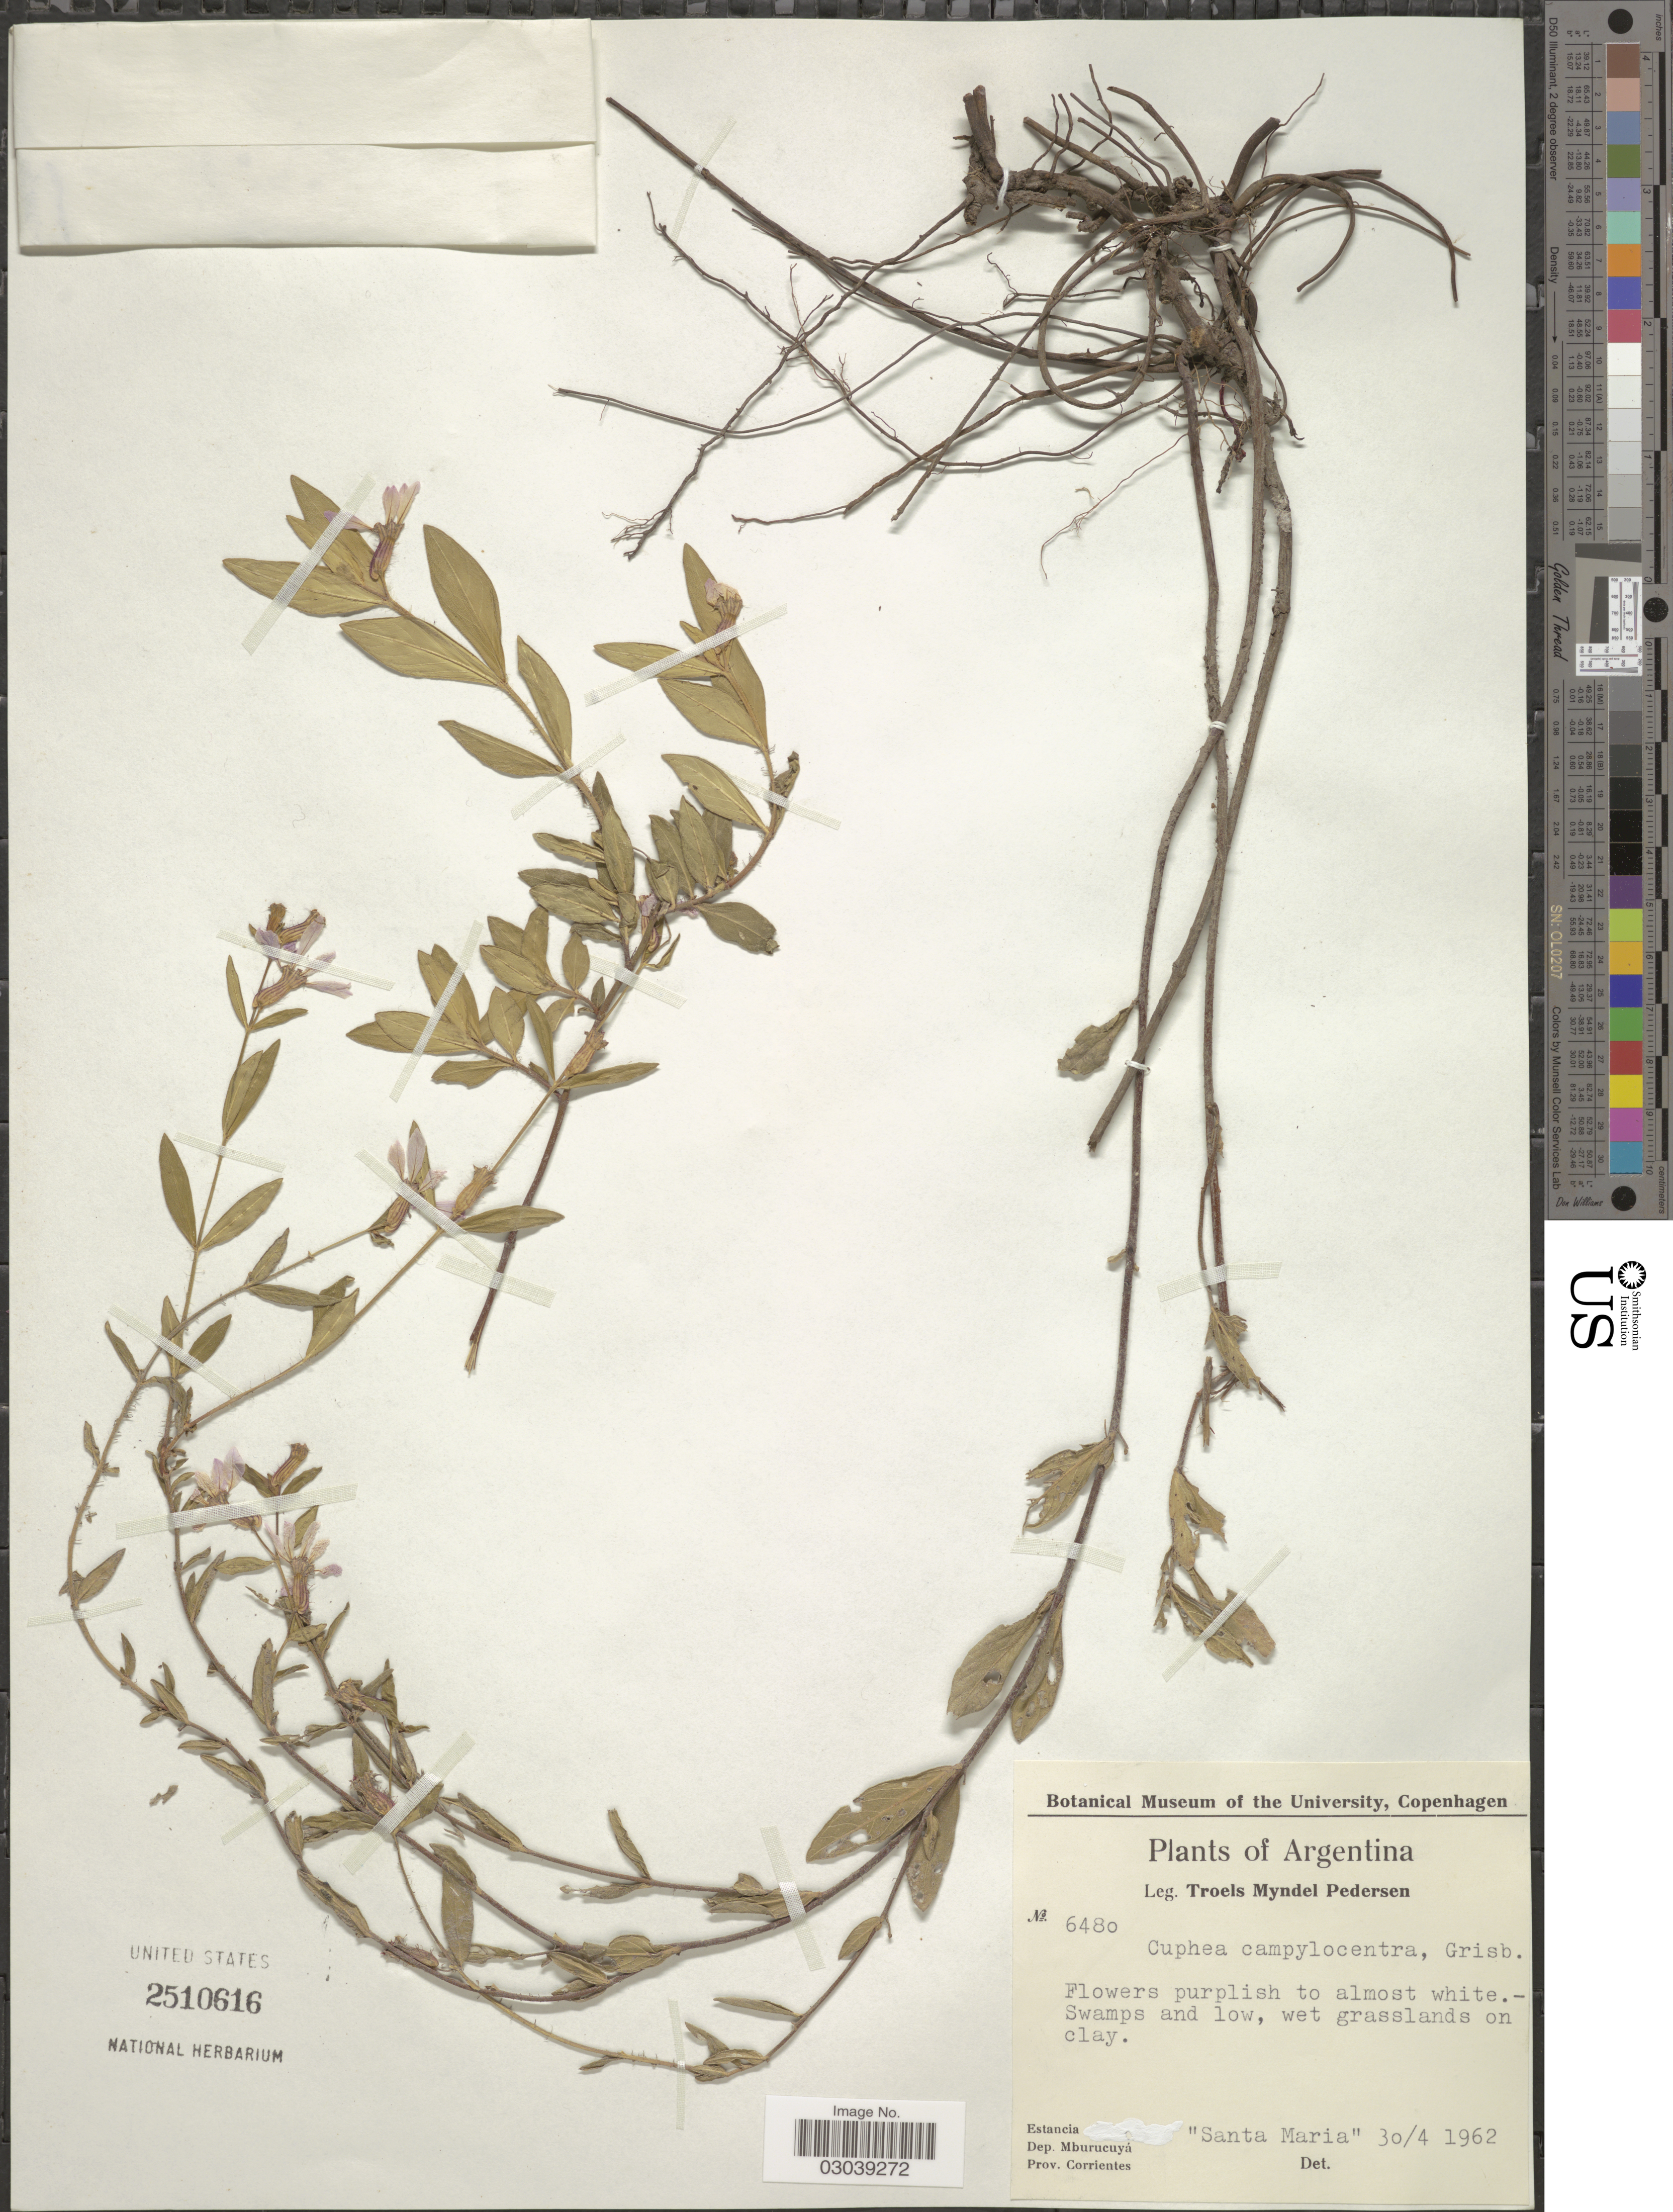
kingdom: Plantae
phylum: Tracheophyta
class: Magnoliopsida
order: Myrtales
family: Lythraceae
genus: Cuphea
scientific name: Cuphea campylocentra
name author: Griseb.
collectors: T. Pederson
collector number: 6480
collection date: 1961-04-30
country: Argentina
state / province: Corrientes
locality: Estancia "Santa Maria". Dep. Mburucuyá.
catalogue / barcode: US 2510616